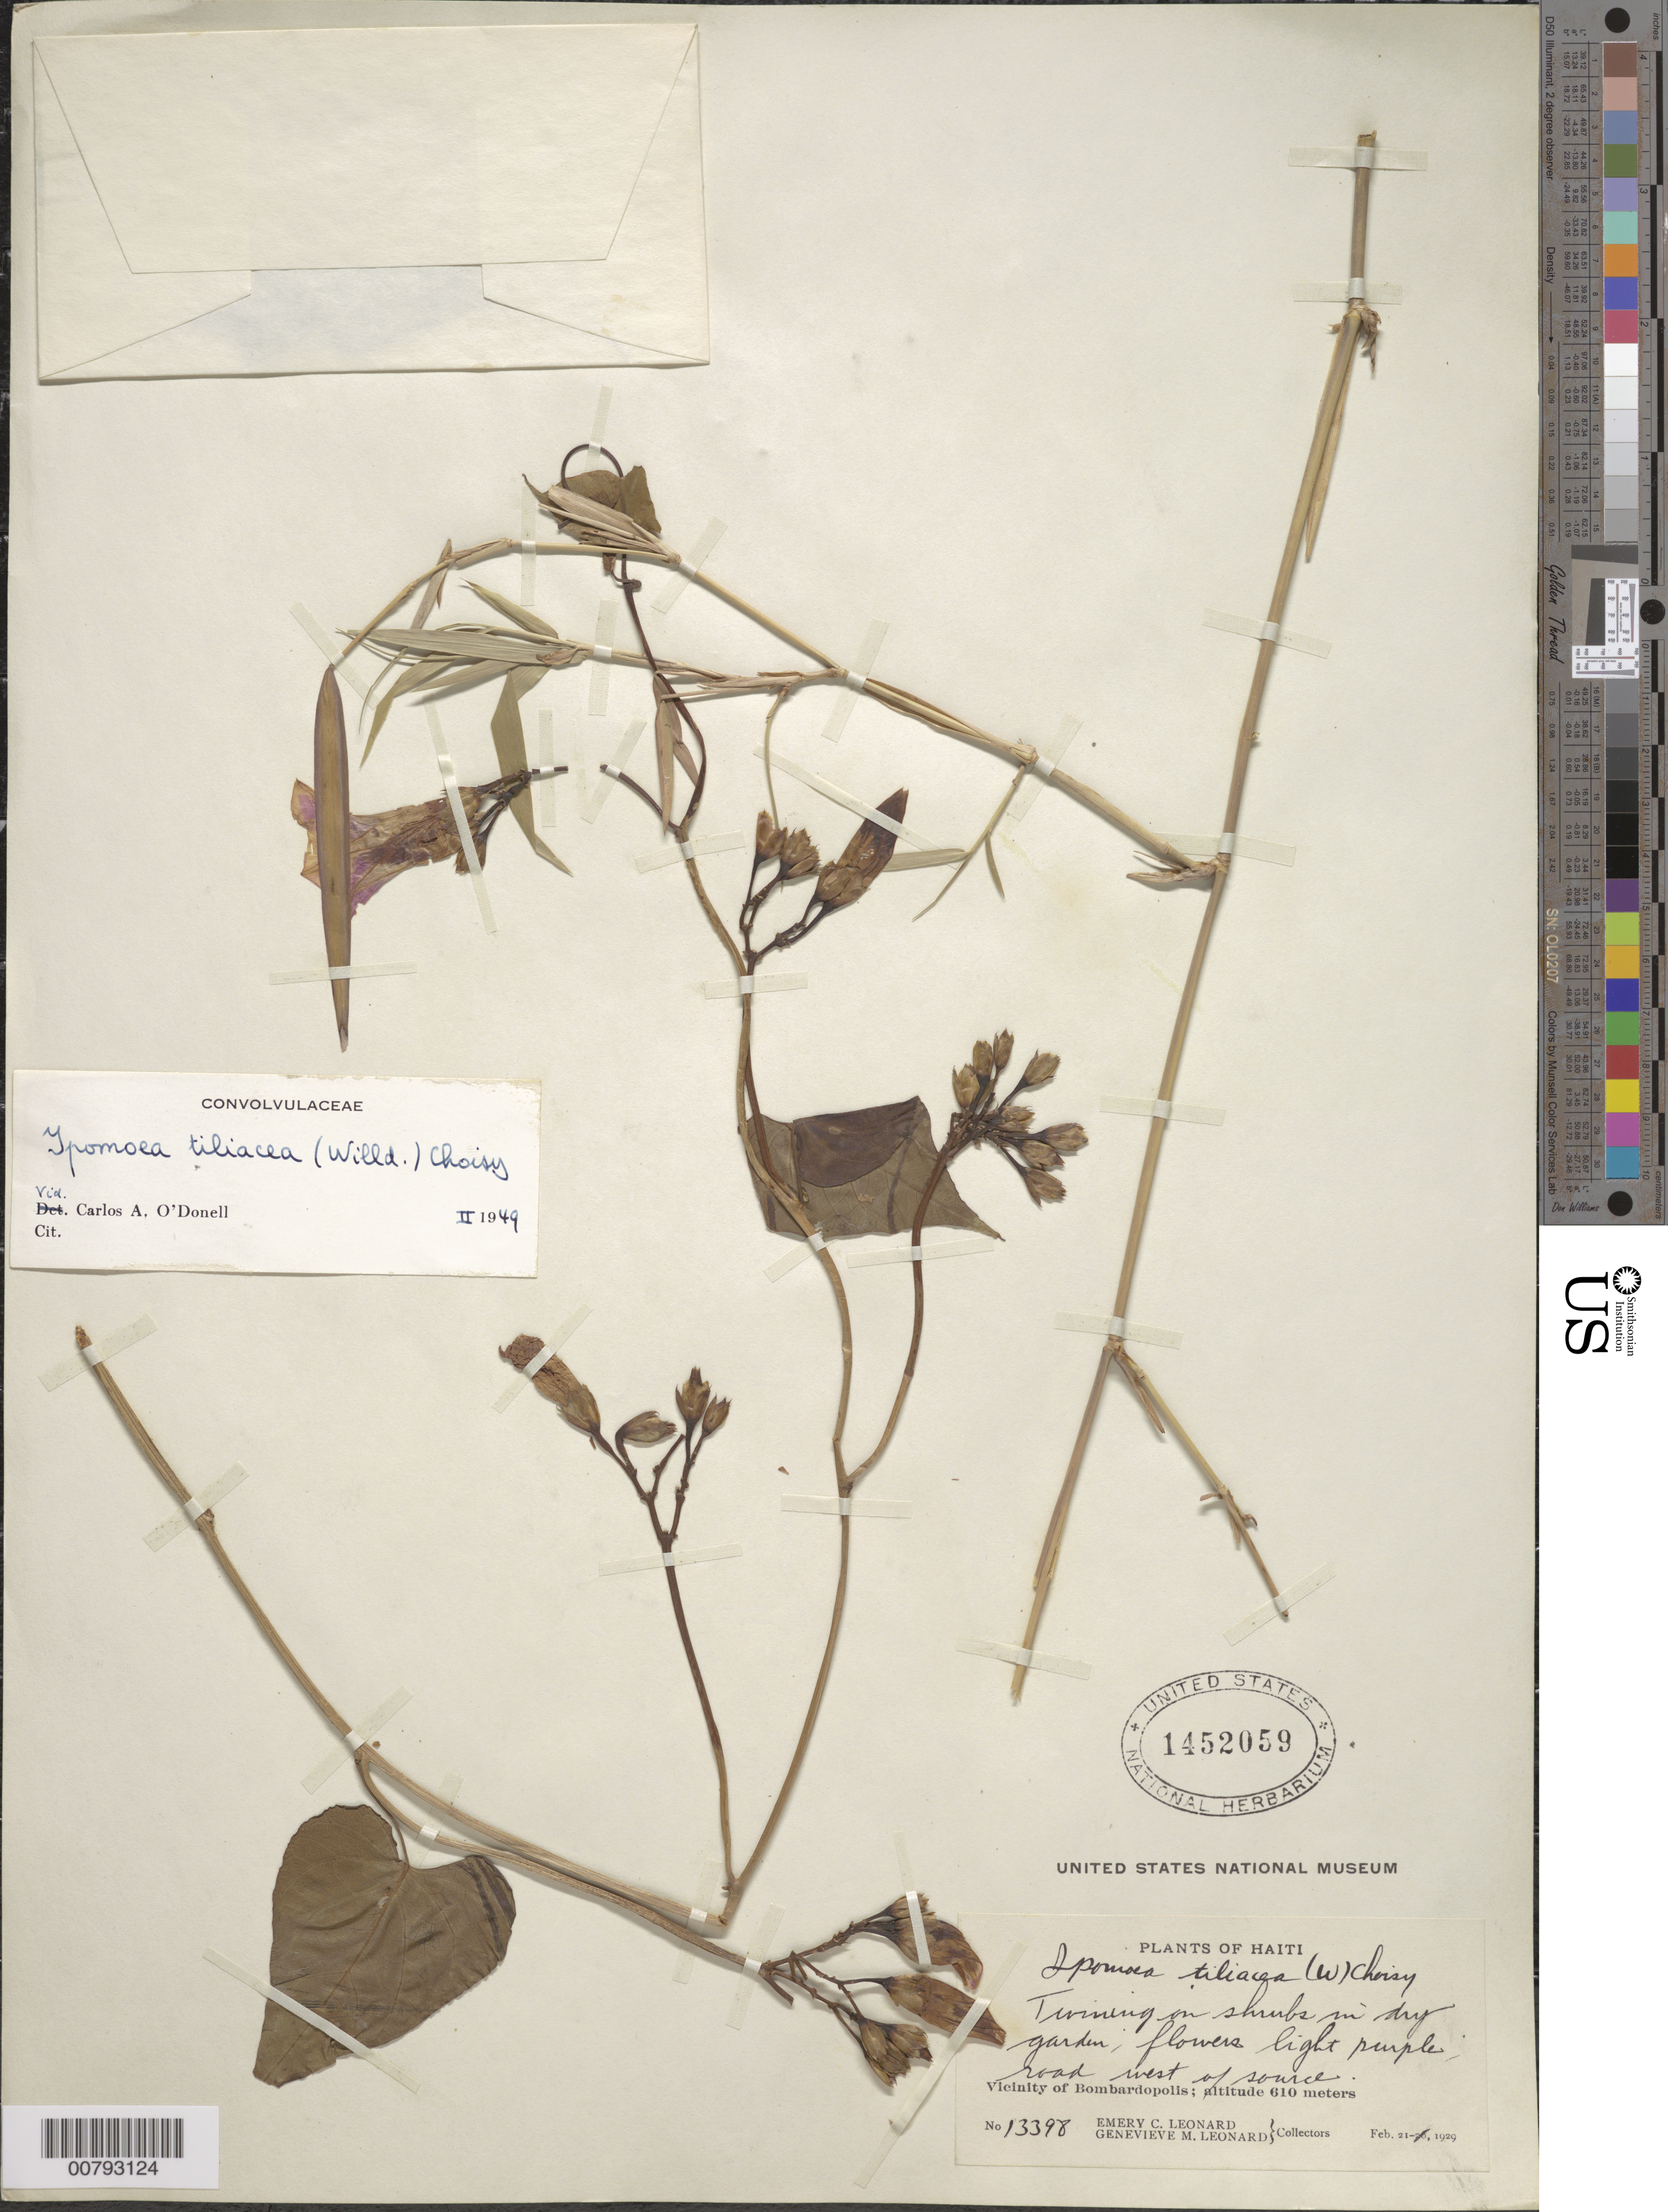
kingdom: Plantae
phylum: Tracheophyta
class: Magnoliopsida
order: Solanales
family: Convolvulaceae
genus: Ipomoea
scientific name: Ipomoea tiliacea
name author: (Willd.) Choisy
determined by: O'Donnell, C. A.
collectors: E. C. Leonard & G. M. Leonard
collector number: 13398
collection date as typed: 21 Feb 1929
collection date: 1929-02-21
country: Haiti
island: Hispaniola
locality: Vicinity of Bombardopolis, road west of source.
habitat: In dry garden.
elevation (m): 610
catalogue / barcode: US 1452059